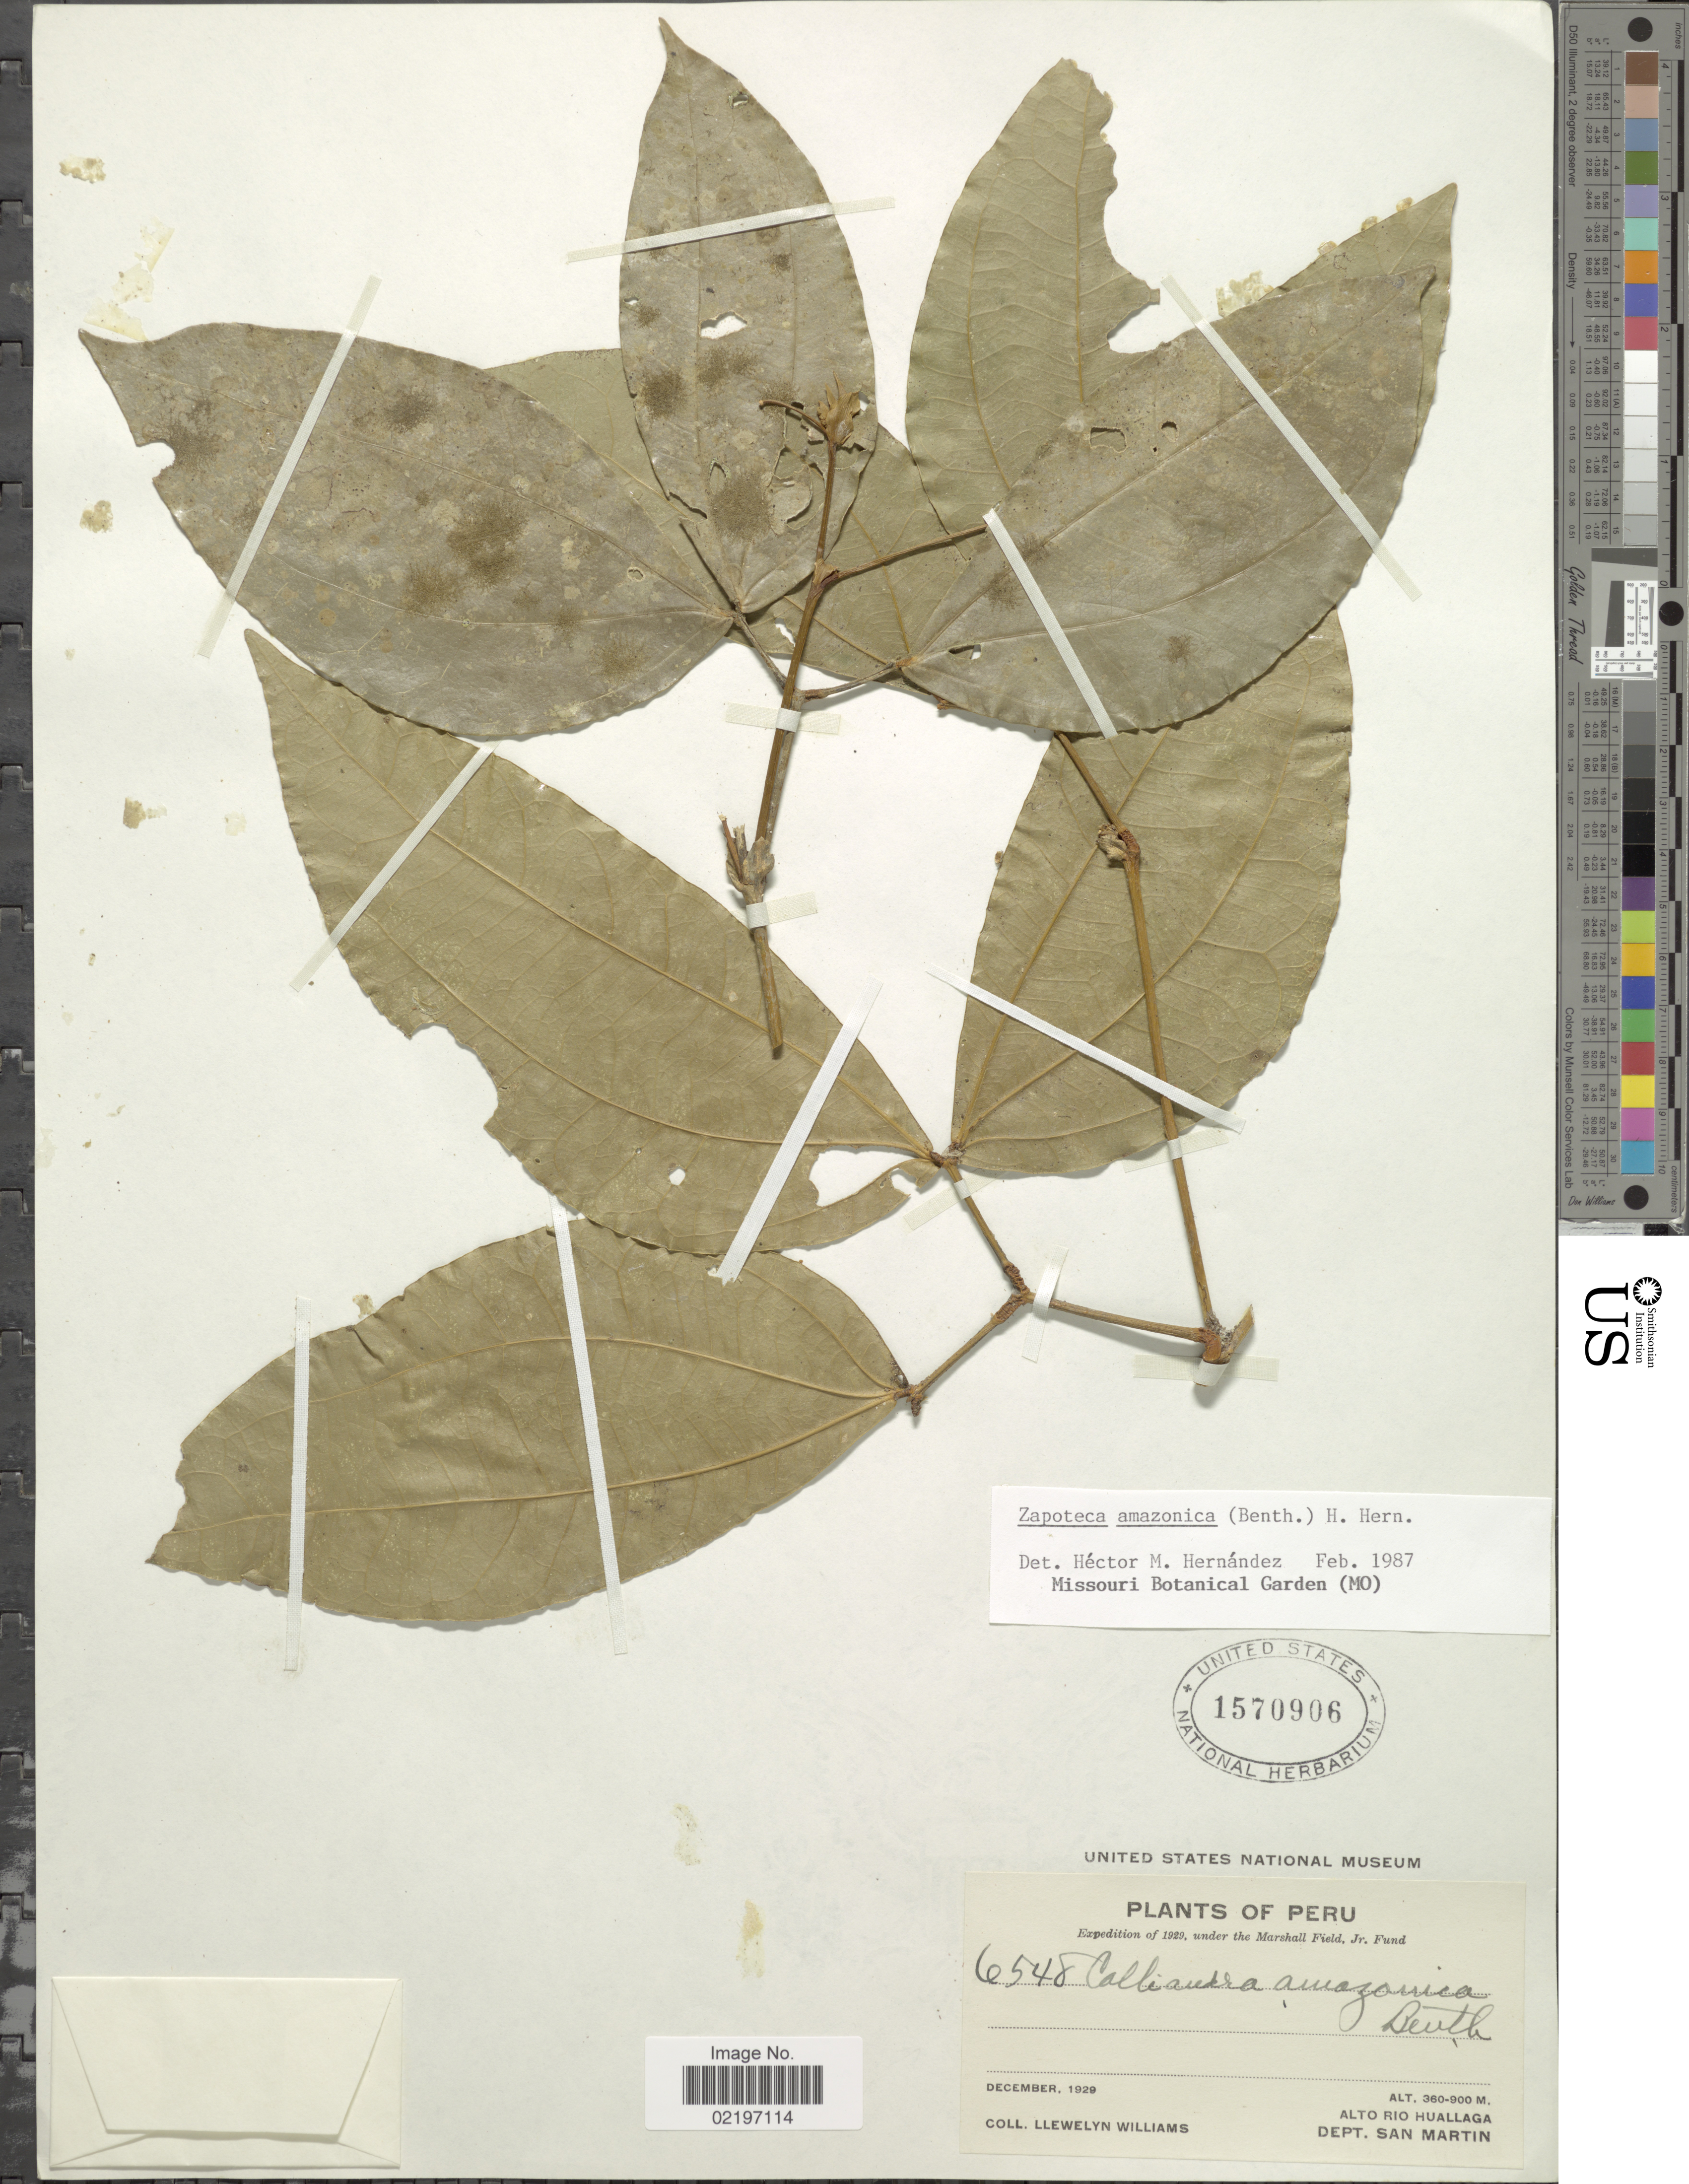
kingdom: Plantae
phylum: Tracheophyta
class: Magnoliopsida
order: Fabales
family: Fabaceae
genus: Zapoteca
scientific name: Zapoteca amazonica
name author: (Benth.) H.M. Hern.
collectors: Ll. Williams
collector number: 6548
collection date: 1929-12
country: Peru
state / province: San Martín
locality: Alto Rio Huallaga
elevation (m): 360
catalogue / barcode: US 1570906